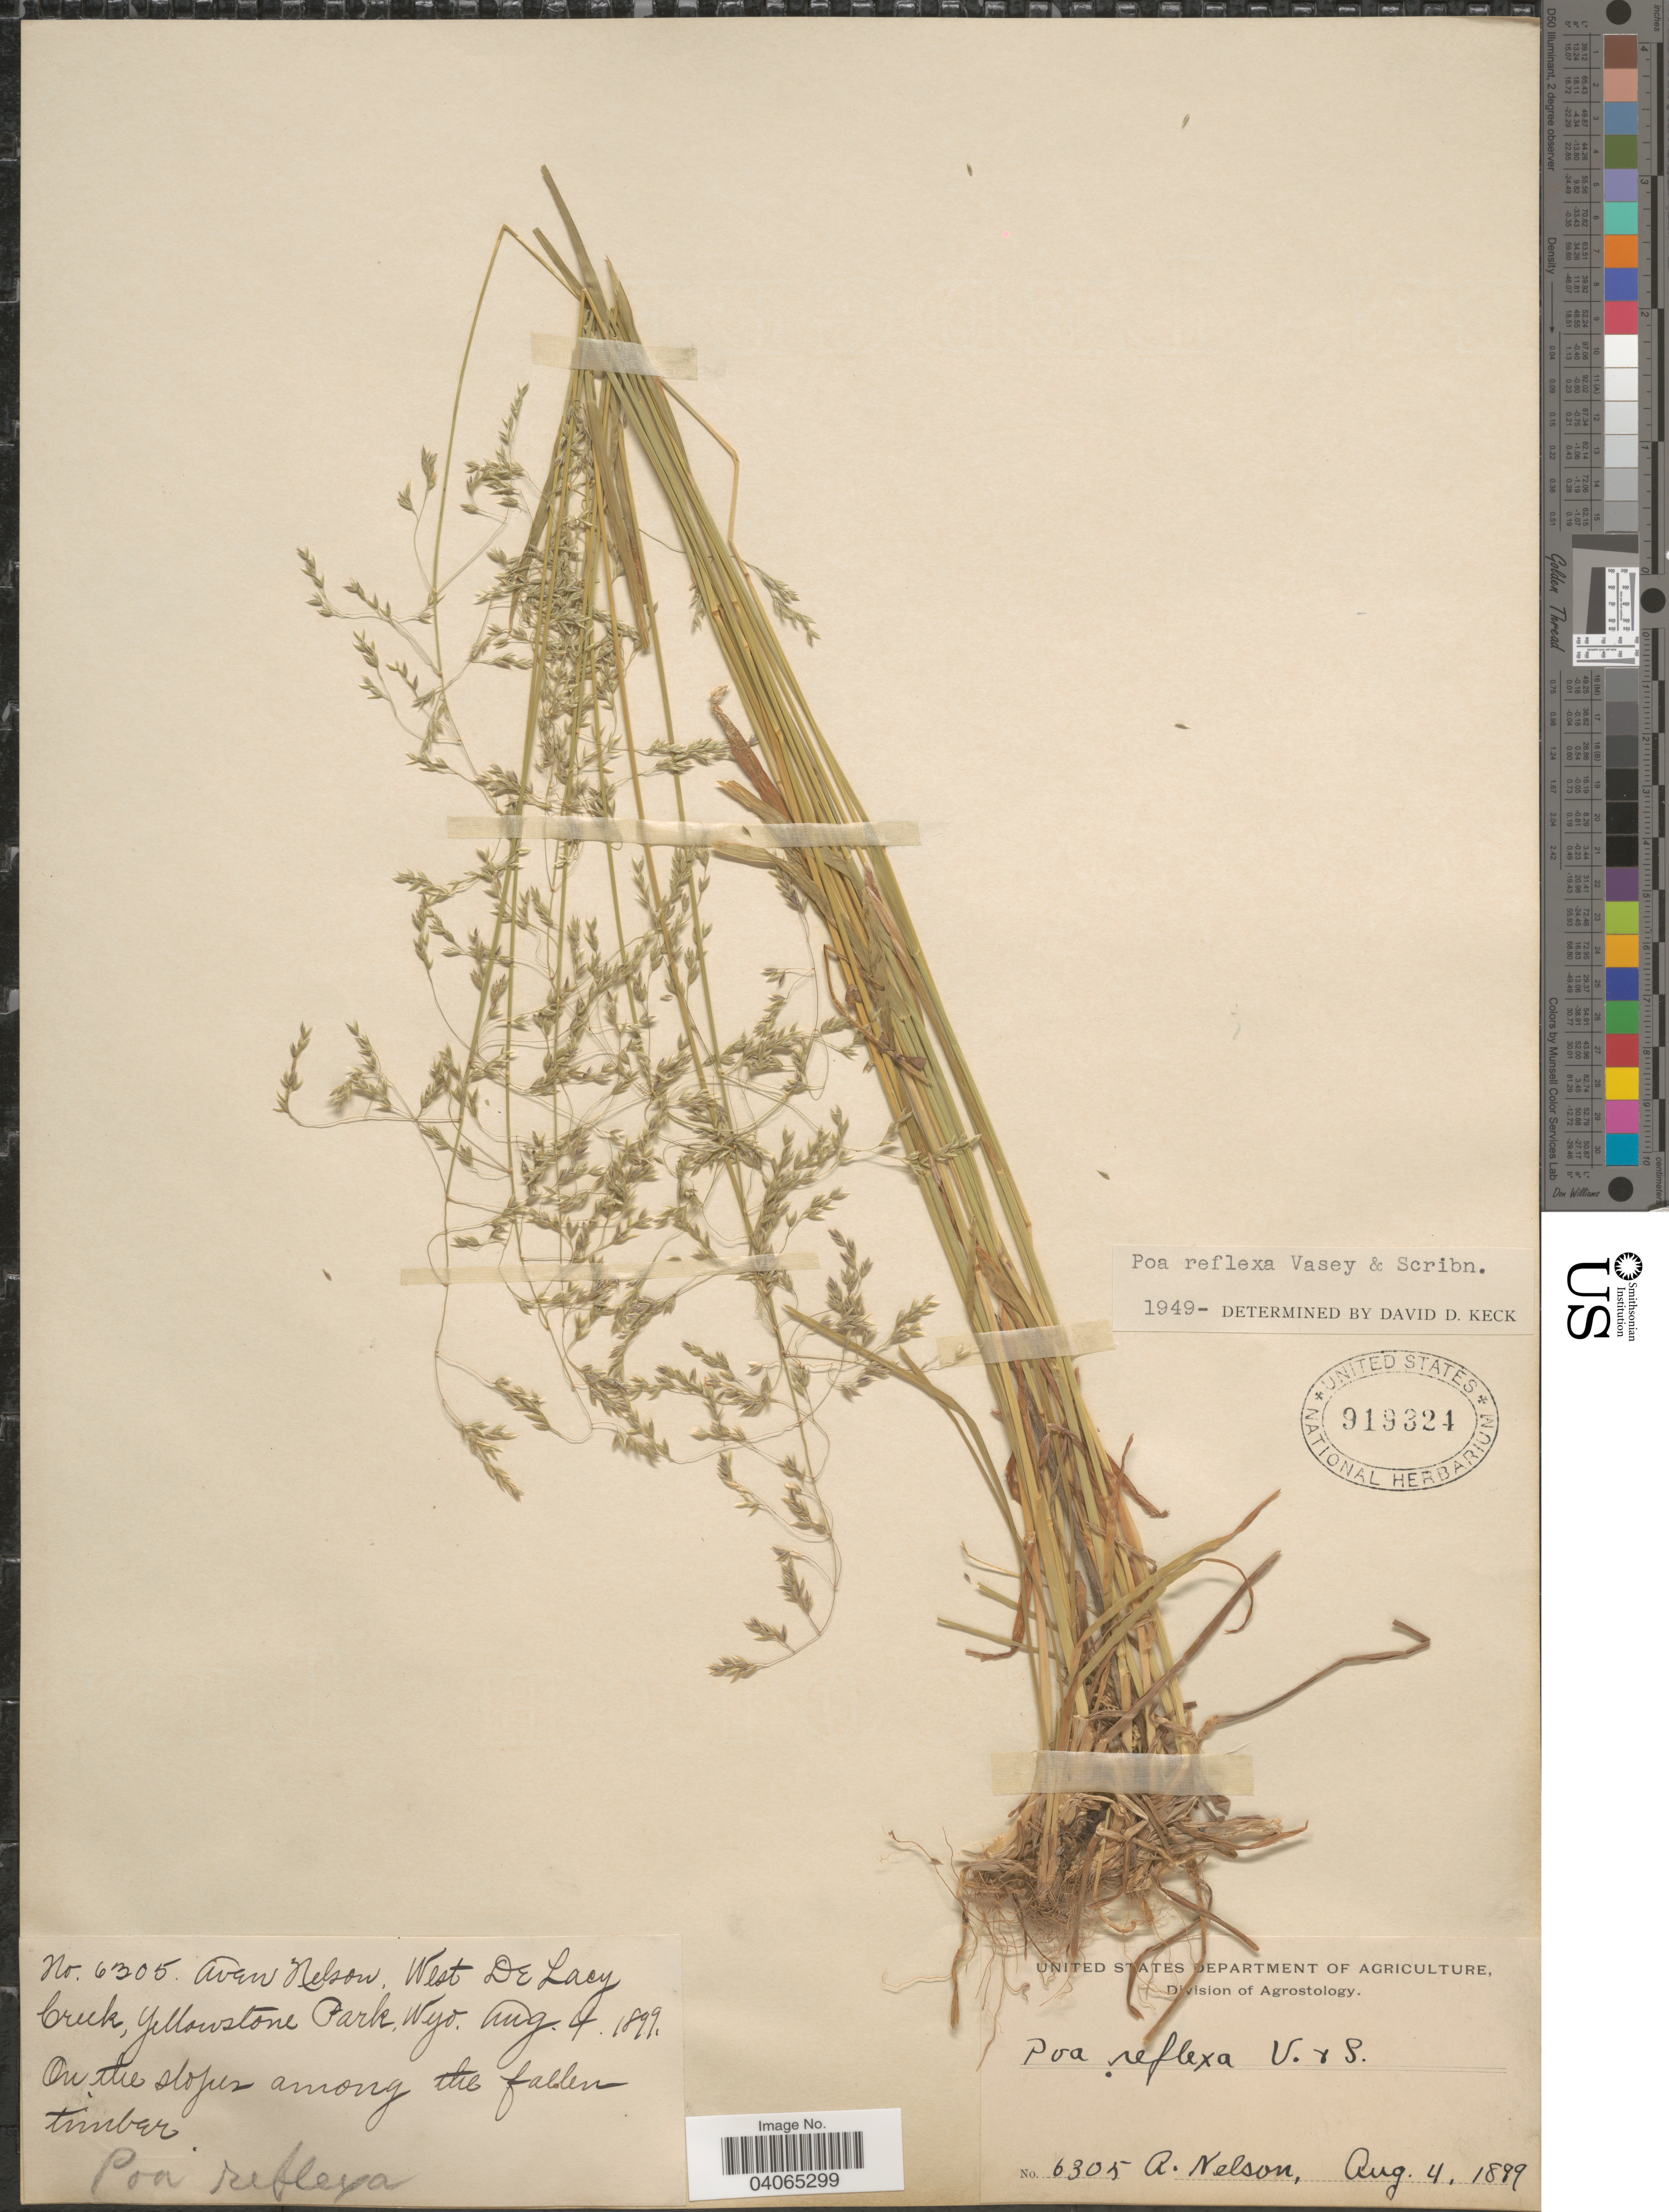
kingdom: Plantae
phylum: Tracheophyta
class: Liliopsida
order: Poales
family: Poaceae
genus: Poa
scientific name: Poa reflexa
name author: Vasey & Scribn.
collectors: A. Nelson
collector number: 6305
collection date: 1899-08-04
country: United States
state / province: Wyoming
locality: West De Lacy Creek, Yellowstone Park. On the slopes among the fallen timber.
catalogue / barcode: US 919324